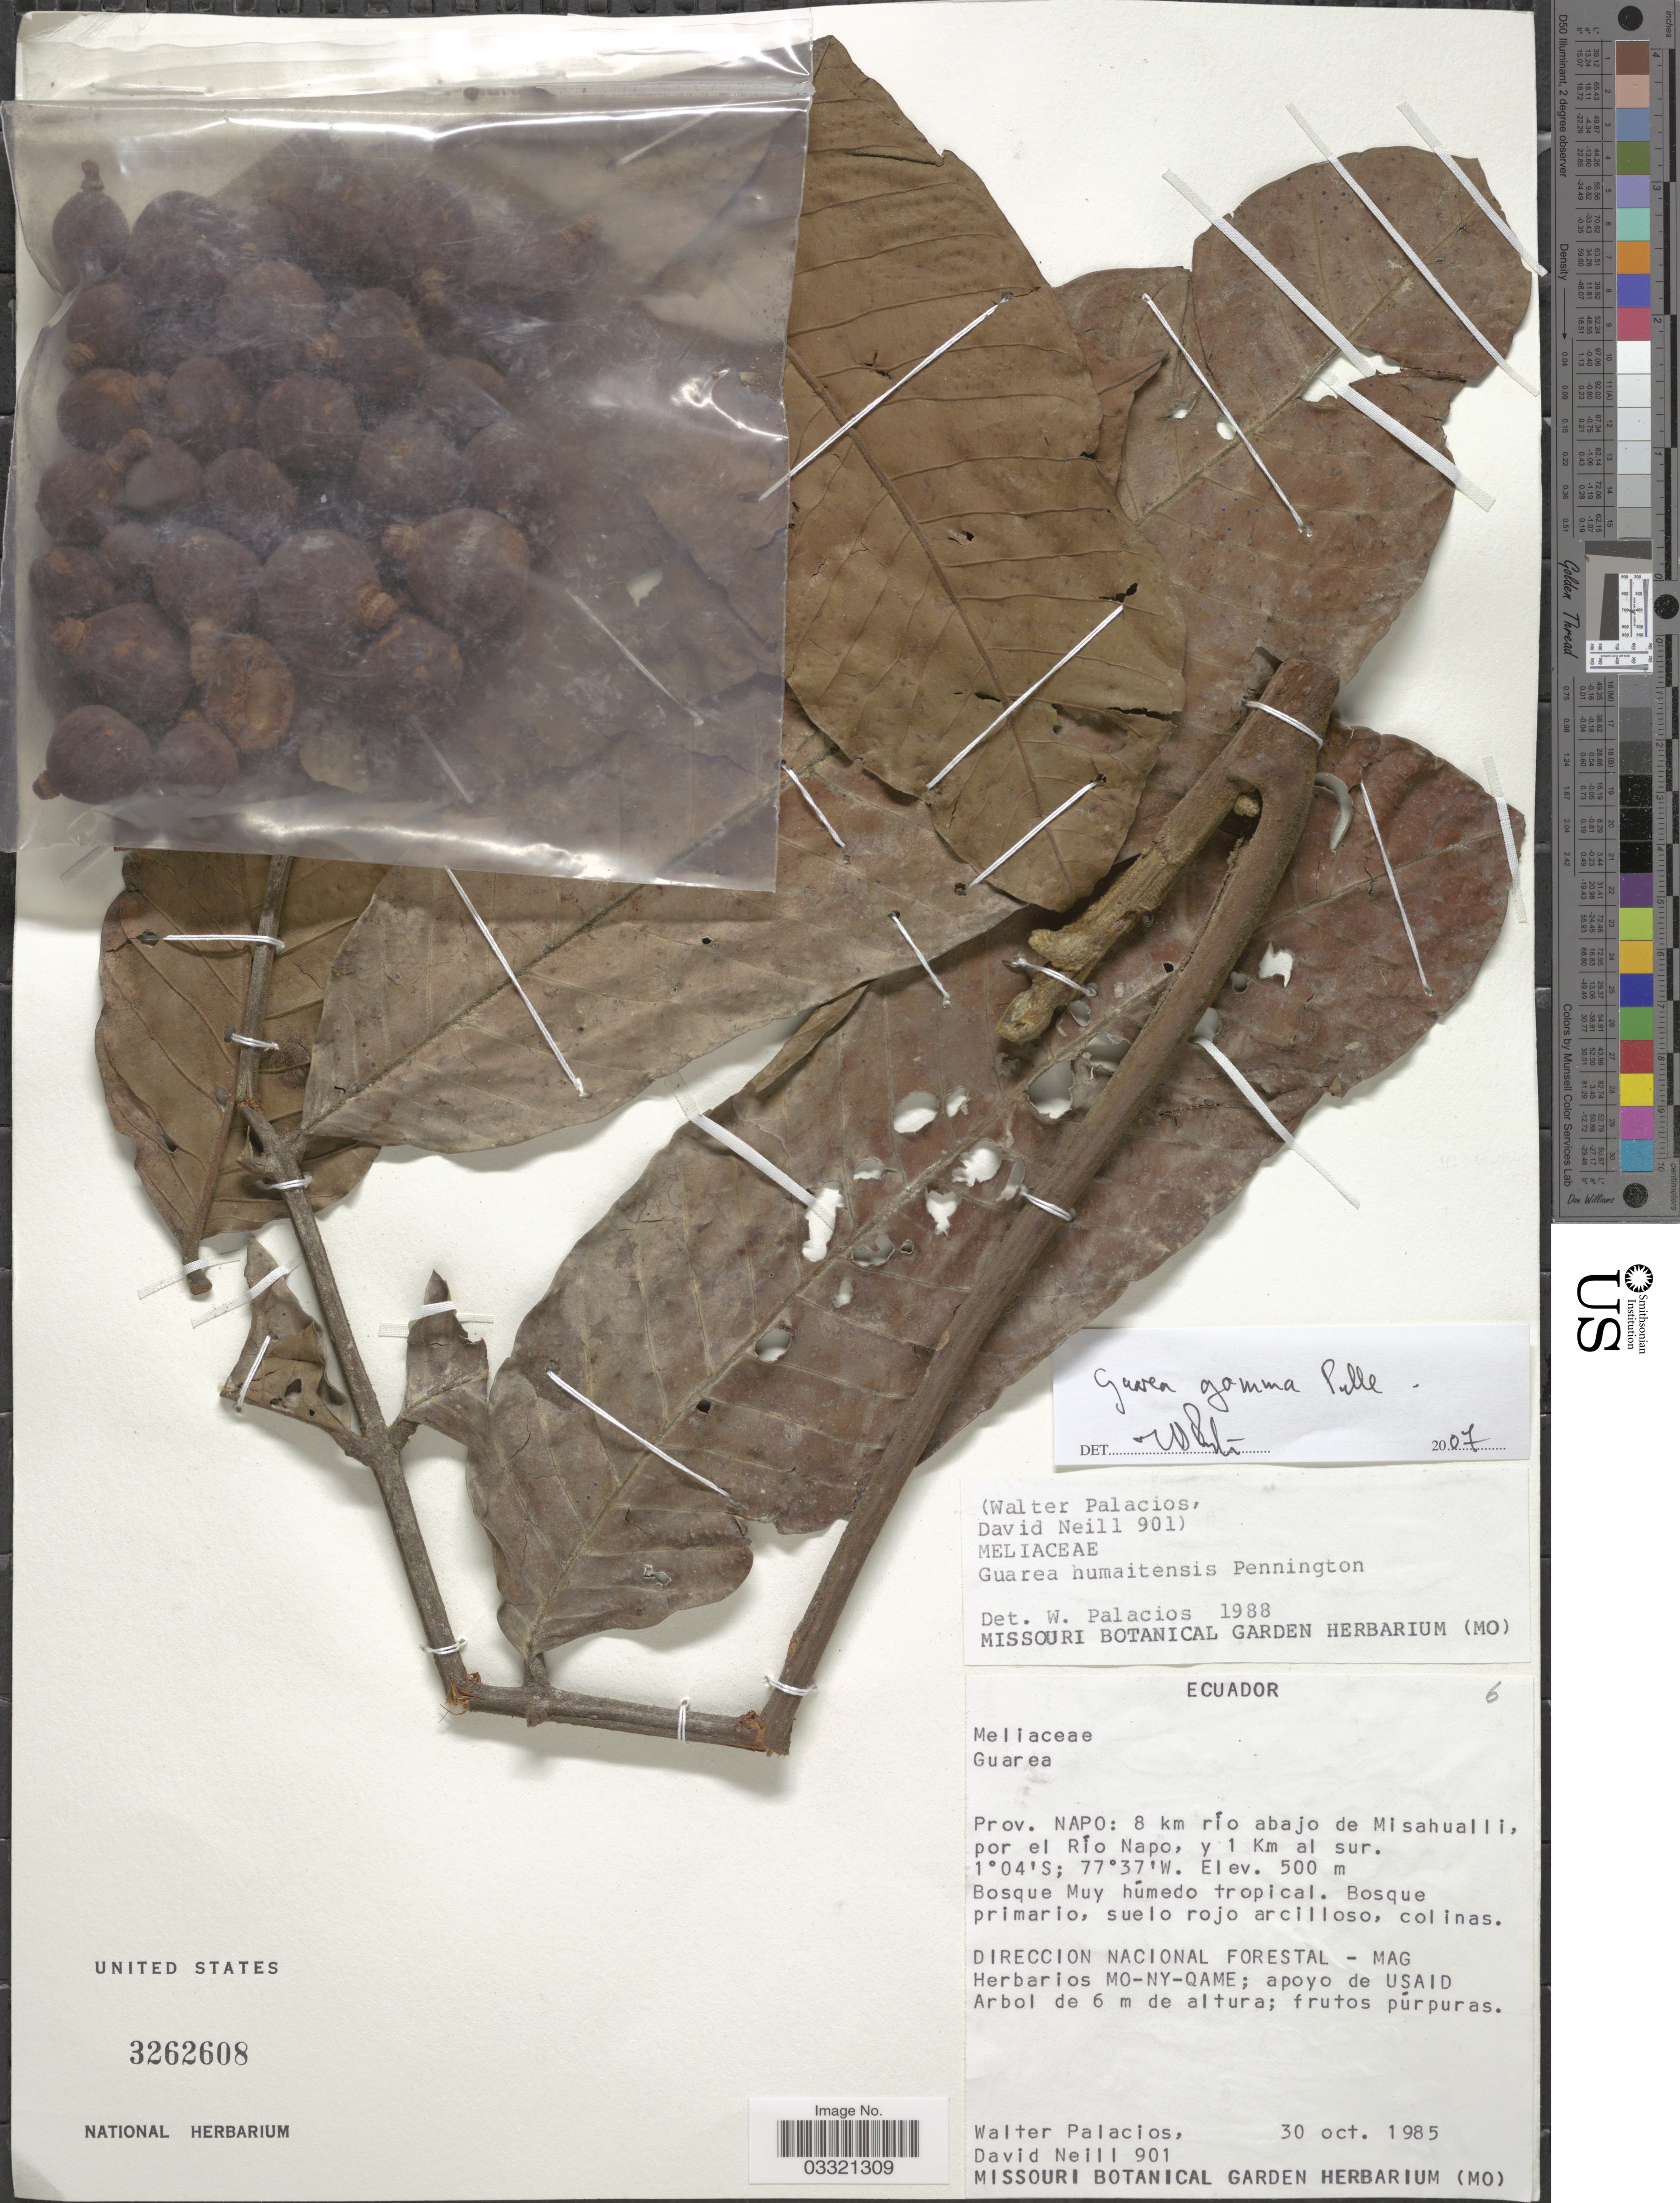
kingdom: Plantae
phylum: Tracheophyta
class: Magnoliopsida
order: Sapindales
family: Meliaceae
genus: Guarea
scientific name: Guarea gomma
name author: Pulle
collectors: W. Palacios & D. Neill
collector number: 901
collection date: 1985-10-30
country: Ecuador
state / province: Napo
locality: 8 km río abajo de Misahualli, por el Río Napo, y 1 Km al sur.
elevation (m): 500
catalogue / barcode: US 3262608